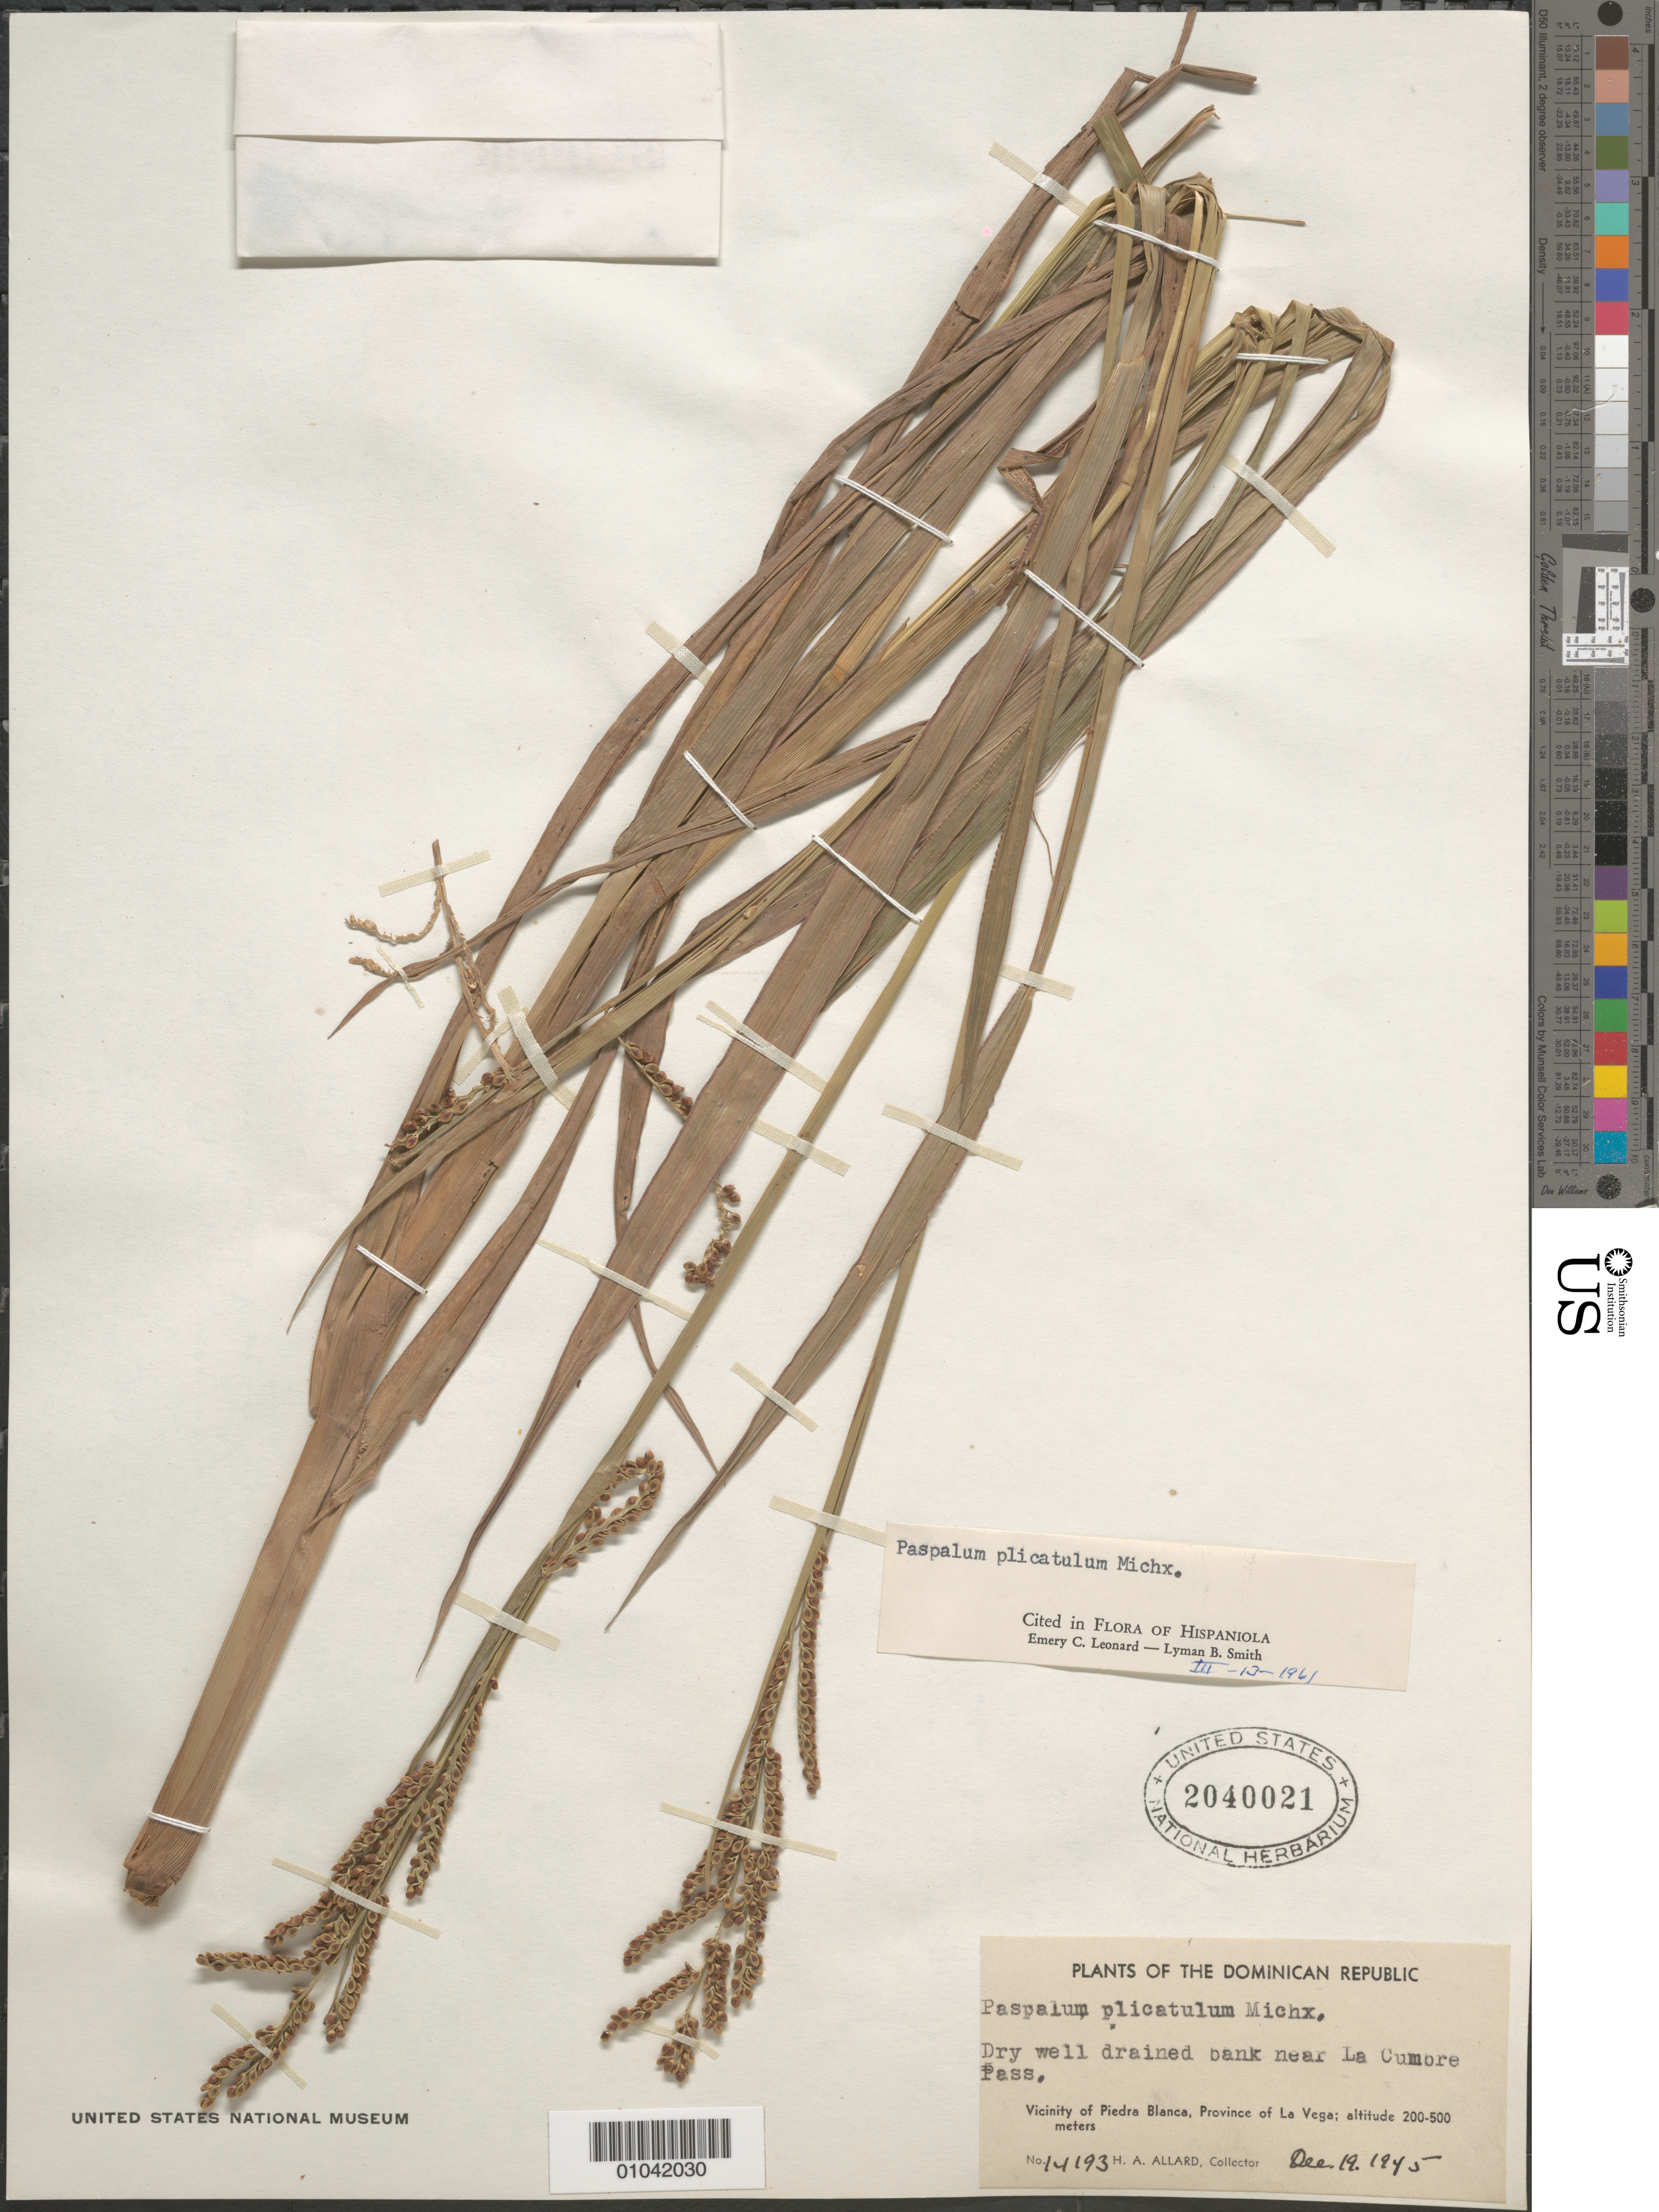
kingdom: Plantae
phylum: Tracheophyta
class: Liliopsida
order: Poales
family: Poaceae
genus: Paspalum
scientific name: Paspalum plicatulum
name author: Michx.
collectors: H. A. Allard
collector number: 14193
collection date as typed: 19 Dec 1945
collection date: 1945-12-19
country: Dominican Republic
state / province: La Vega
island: Hispaniola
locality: Vicinity of Piedra Blanca, near La Cumore Pass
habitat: dry well drained bank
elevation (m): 200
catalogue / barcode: US 2040021